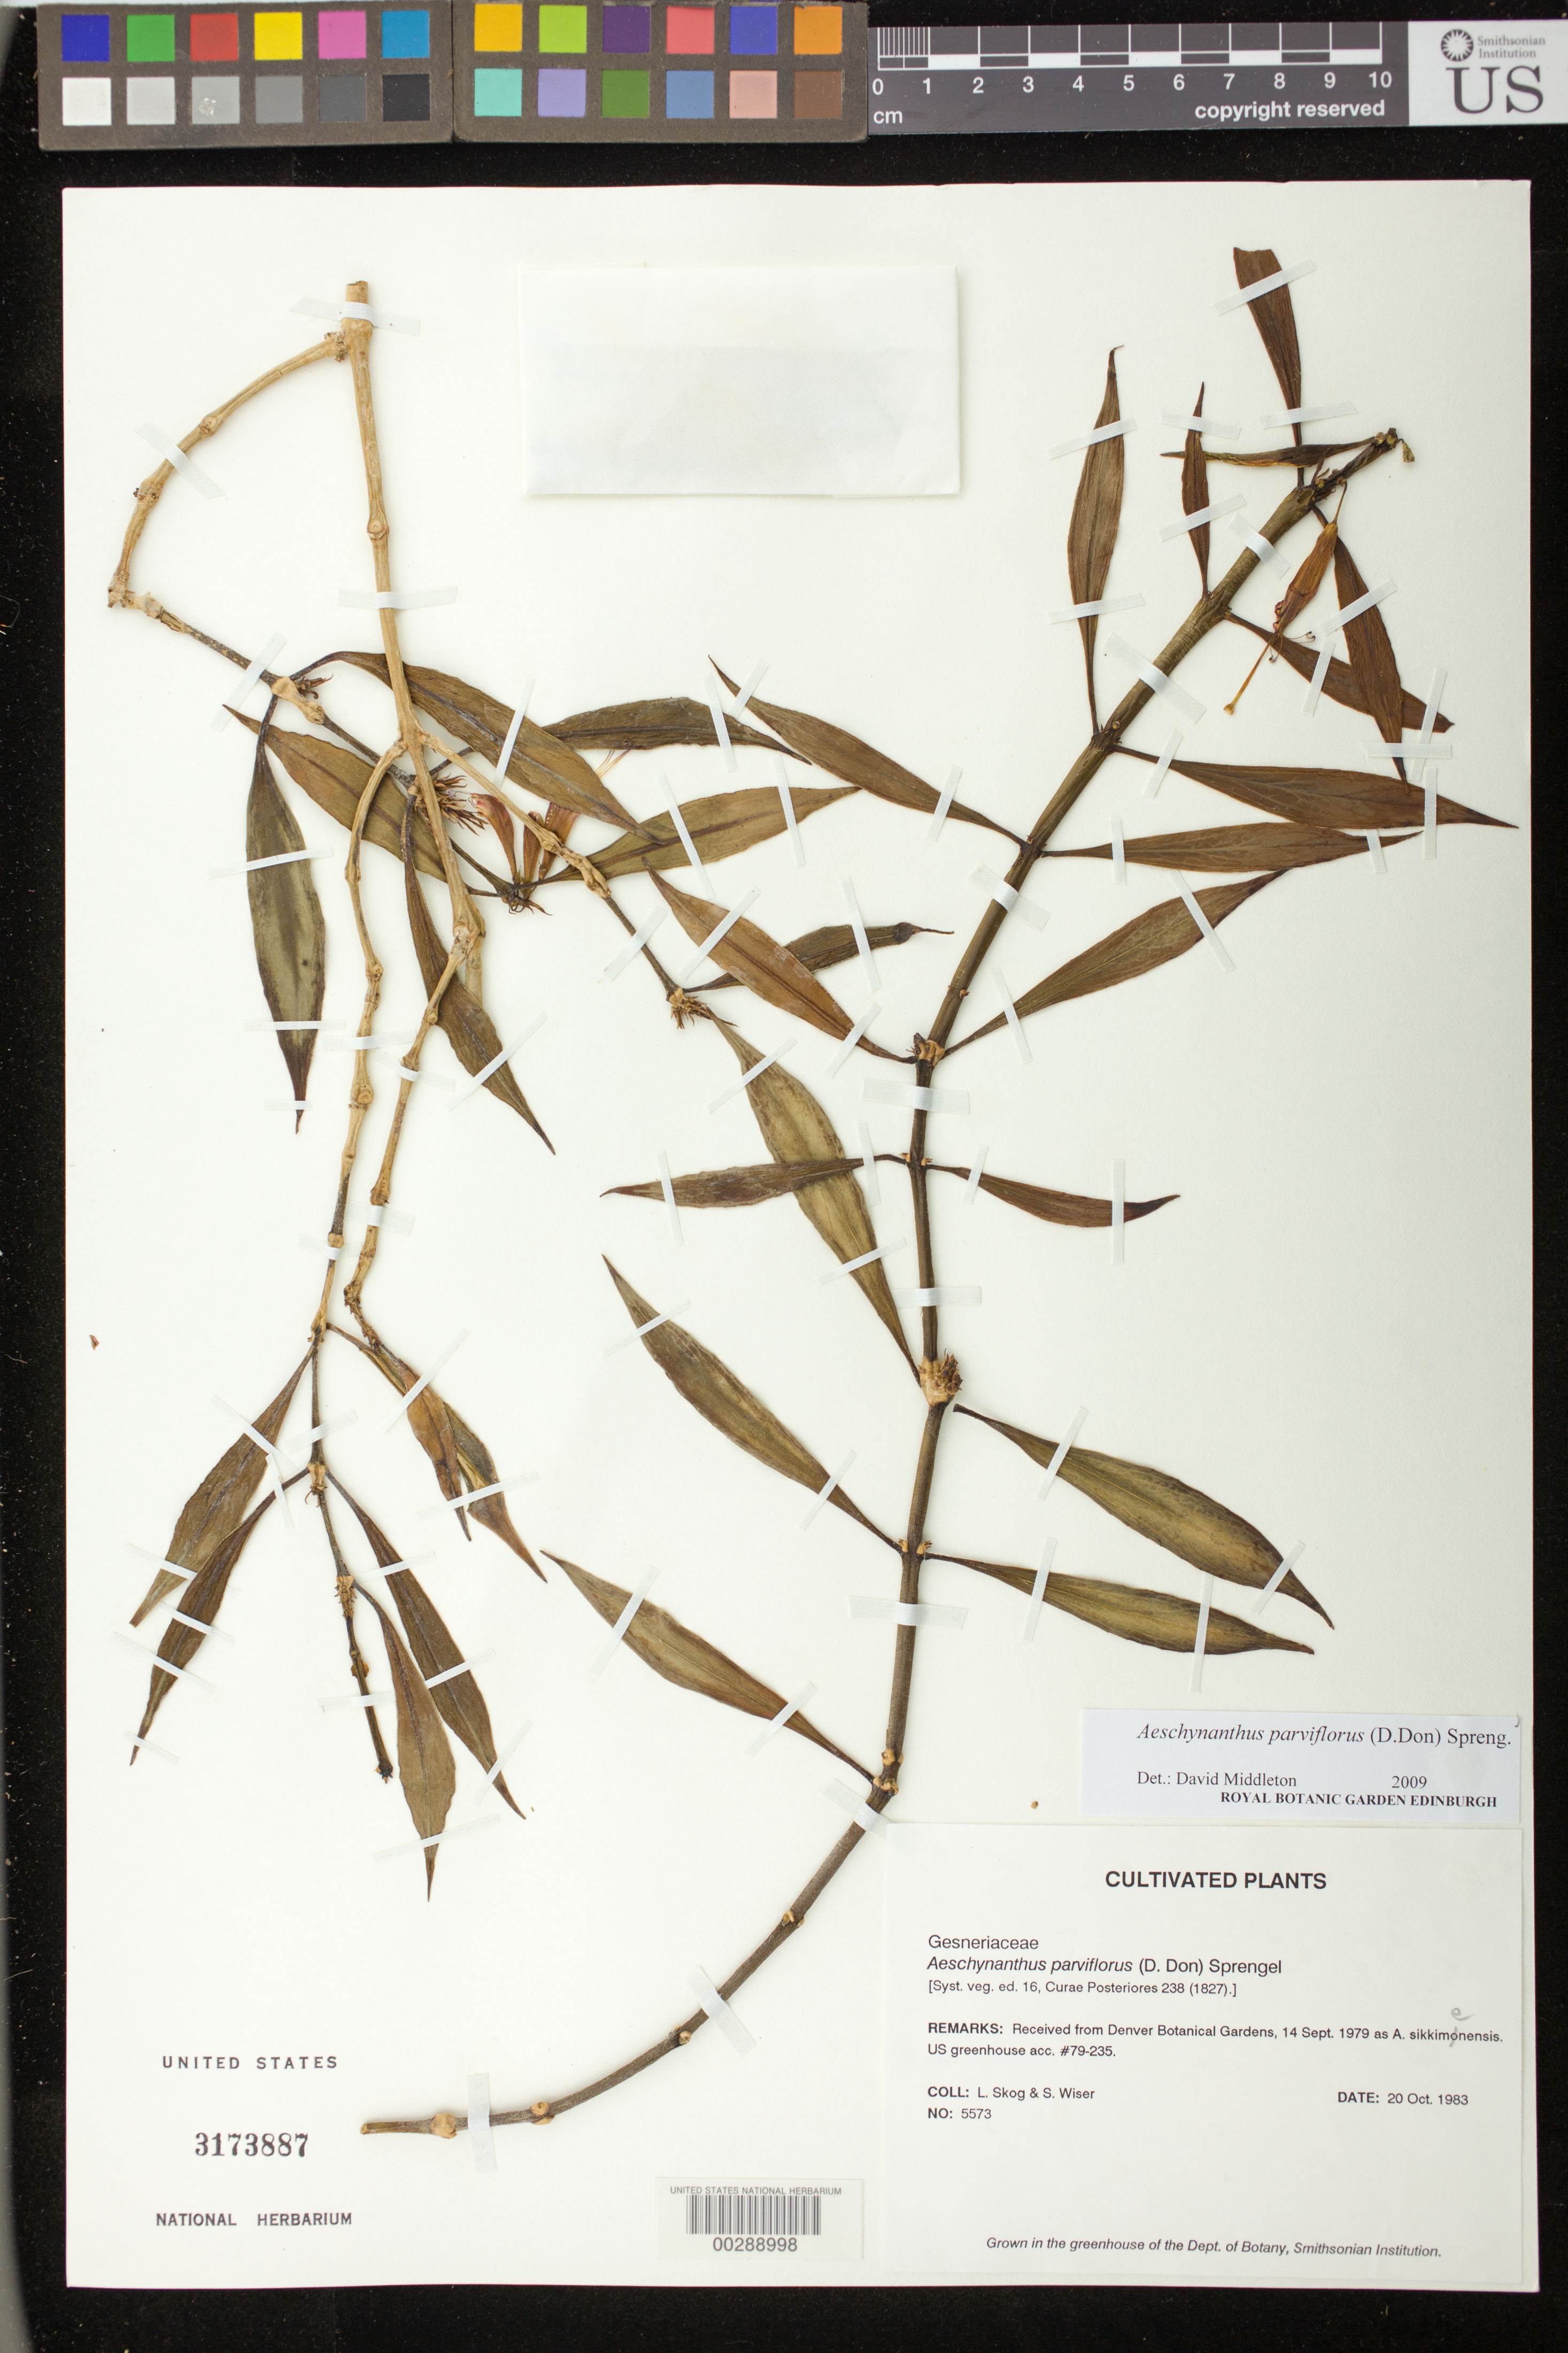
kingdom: Plantae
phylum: Tracheophyta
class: Magnoliopsida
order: Lamiales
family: Gesneriaceae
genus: Aeschynanthus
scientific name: Aeschynanthus parviflorus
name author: (D. Don) Spreng.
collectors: L. E. Skog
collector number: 5573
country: United States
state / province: District of Columbia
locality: Grown in greenhouses of the Dept. of Botany, NMNH, Smithsonian Institution, Washington, DC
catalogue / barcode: US 3173887